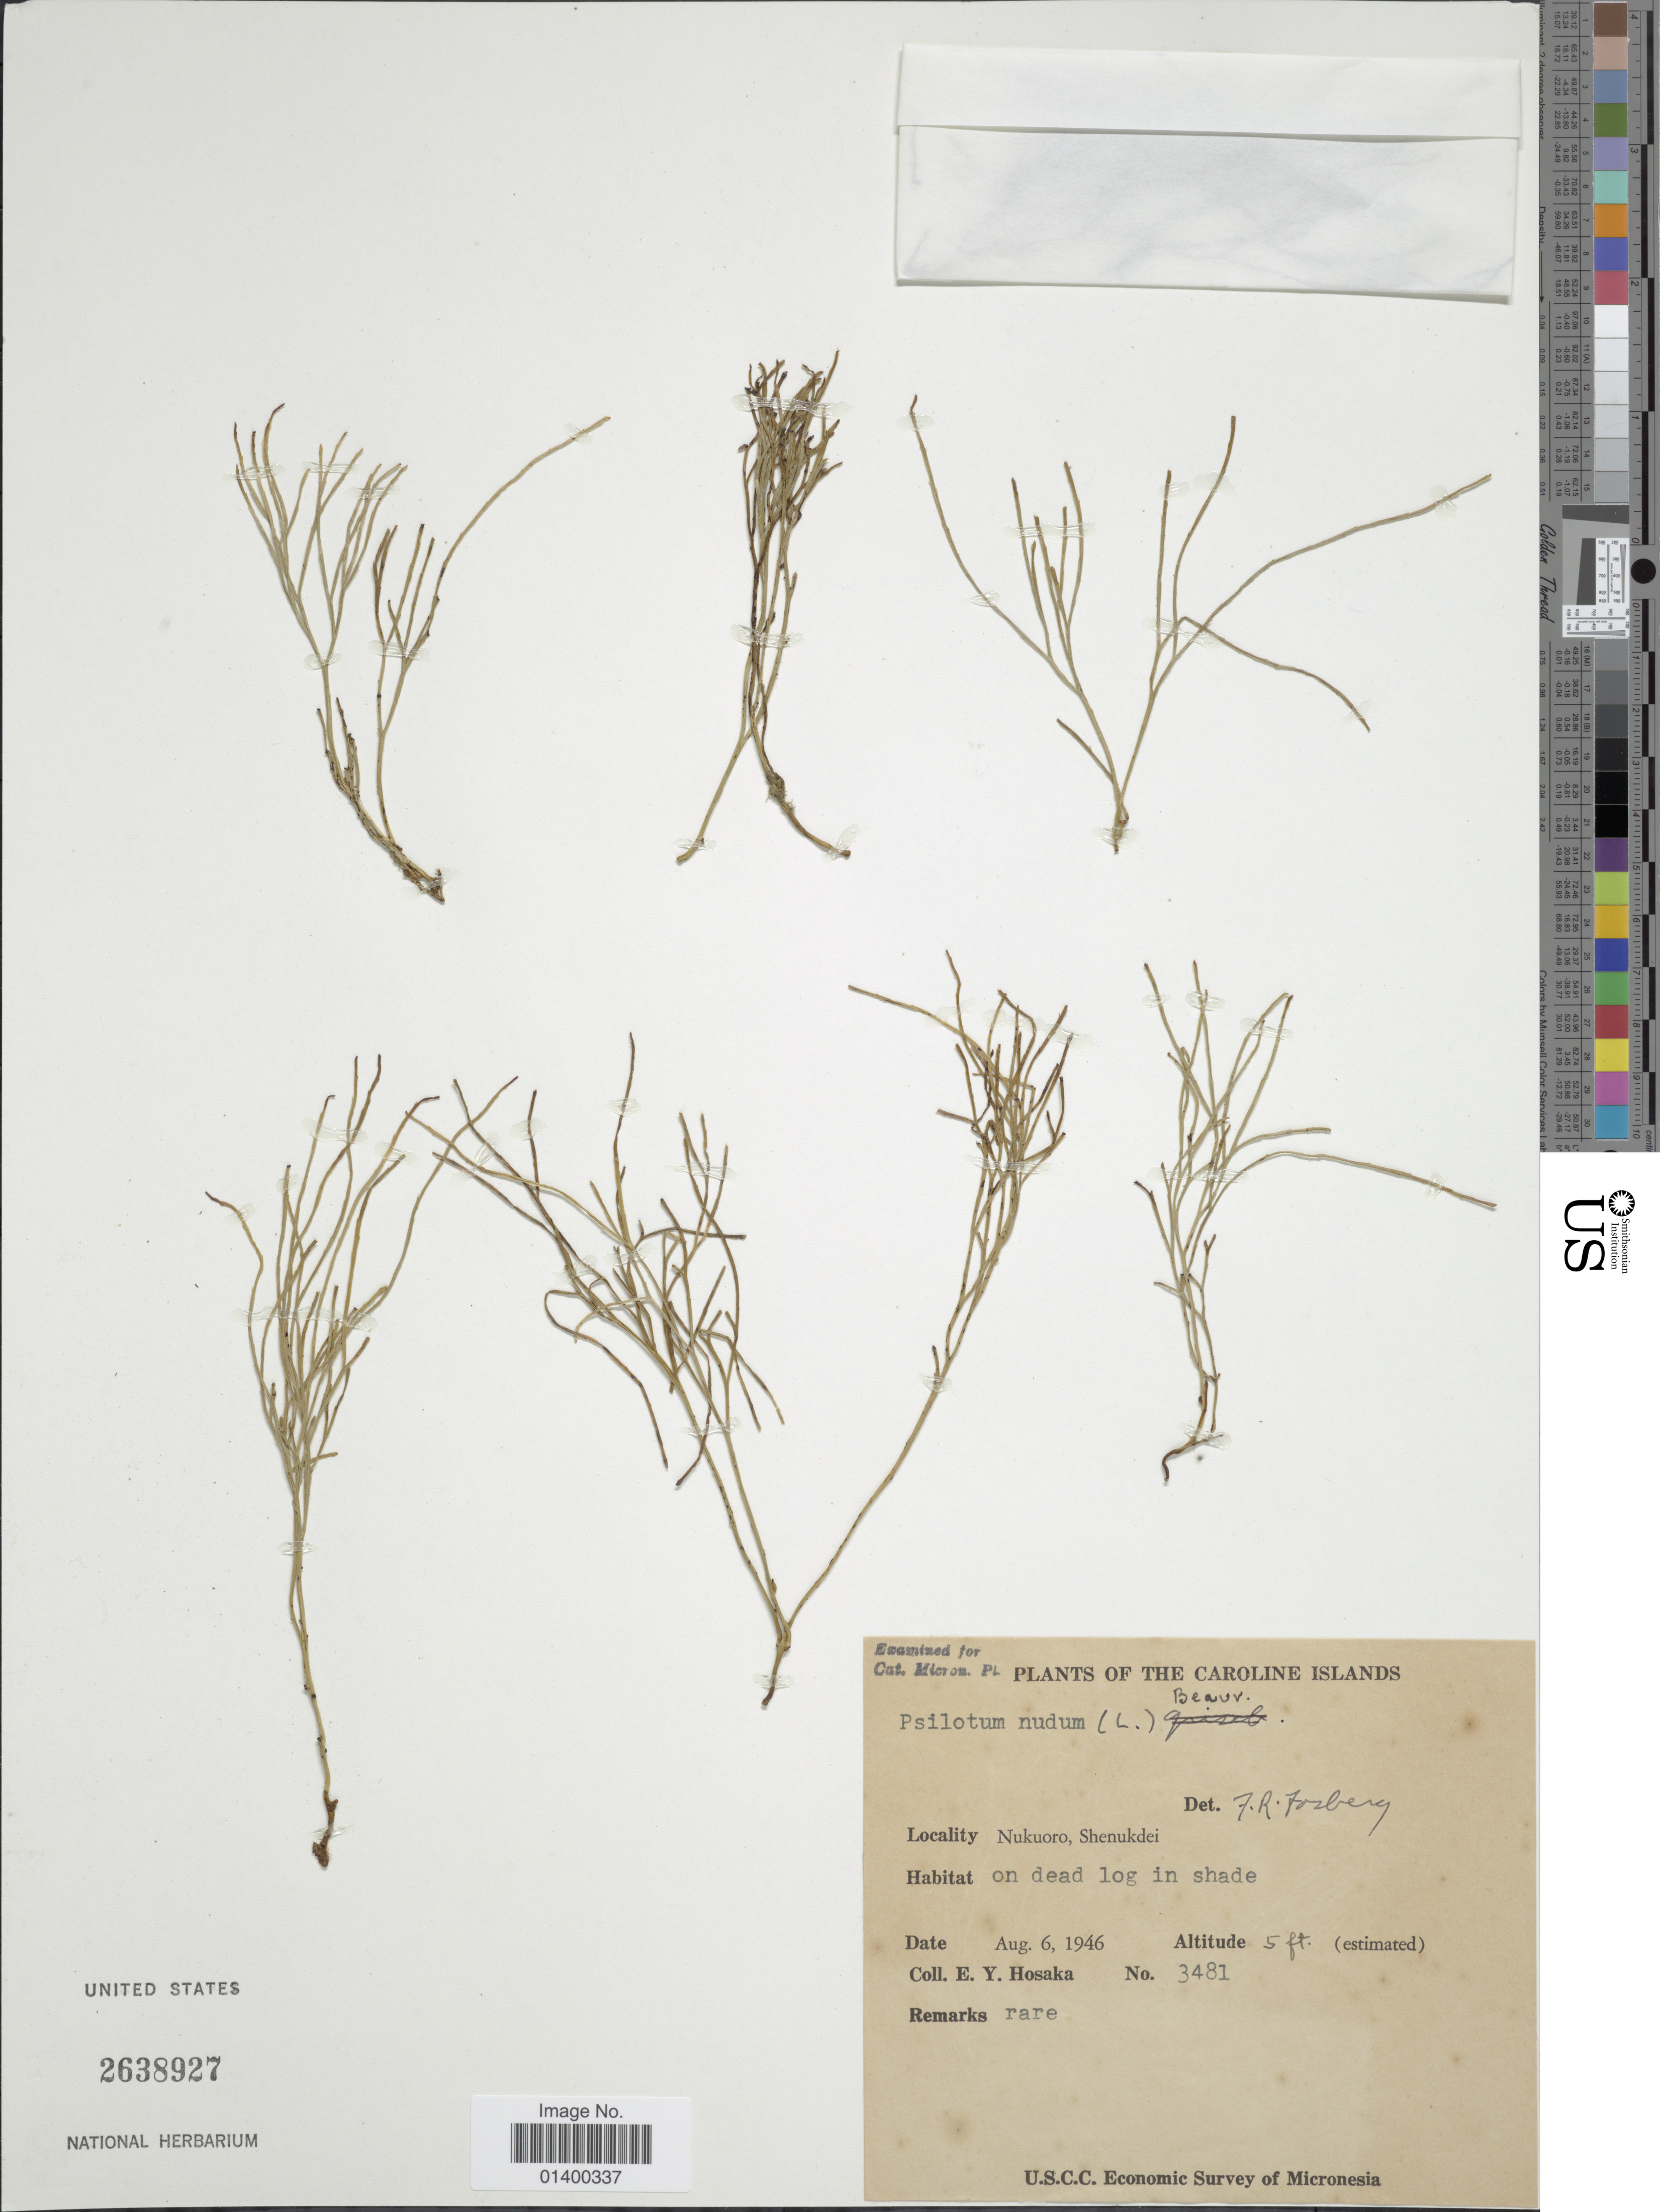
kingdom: Plantae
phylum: Tracheophyta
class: Polypodiopsida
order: Psilotales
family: Psilotaceae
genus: Psilotum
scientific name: Psilotum nudum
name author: (L.) P. Beauv.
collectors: E. Y. Hosaka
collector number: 3481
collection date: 1946-08-06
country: Micronesia, Federated States of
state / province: Pohnpei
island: Nukuoro Atoll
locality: Caroline Islands, Nukuoro, Shenukdei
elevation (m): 2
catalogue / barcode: US 2638927